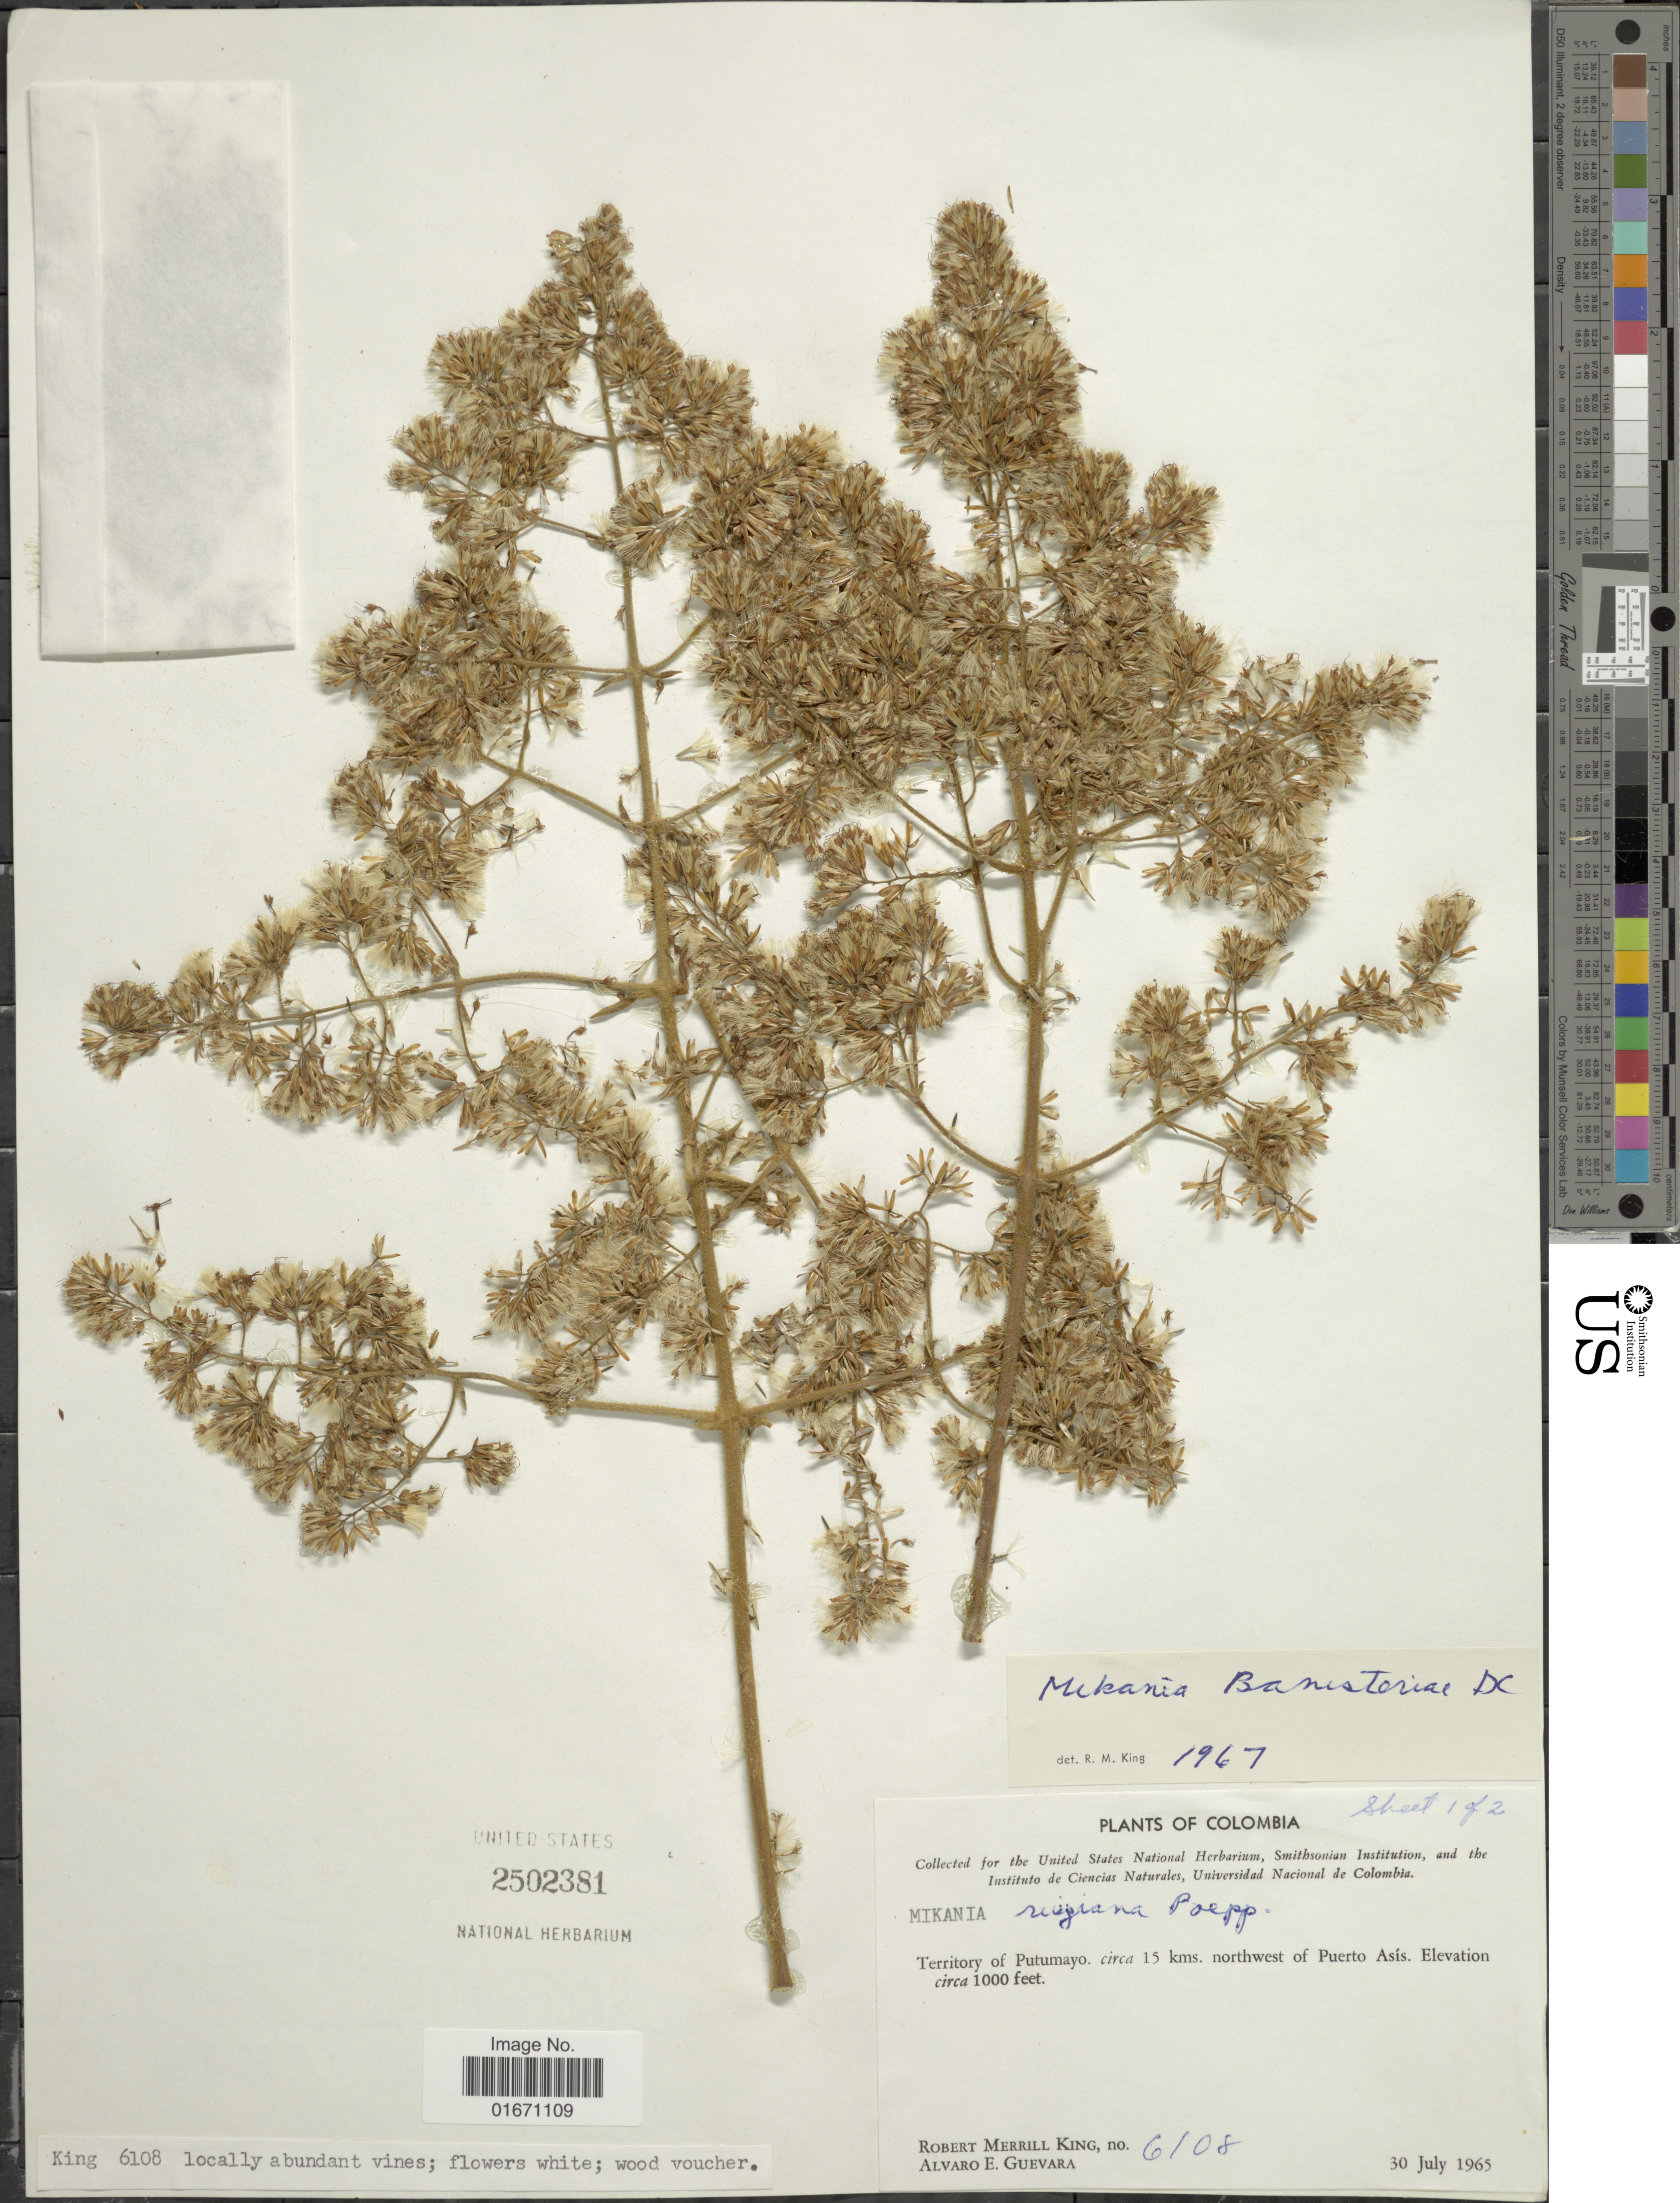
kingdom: Plantae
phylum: Tracheophyta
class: Magnoliopsida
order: Asterales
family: Asteraceae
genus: Mikania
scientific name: Mikania banisteriae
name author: DC.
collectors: R. M. King & A. E. Guevara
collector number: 6108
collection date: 1965-07-30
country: Colombia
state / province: Putumayo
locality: Circa 15 kms northwest of Puerto Asis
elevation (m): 305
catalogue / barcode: US 2502381